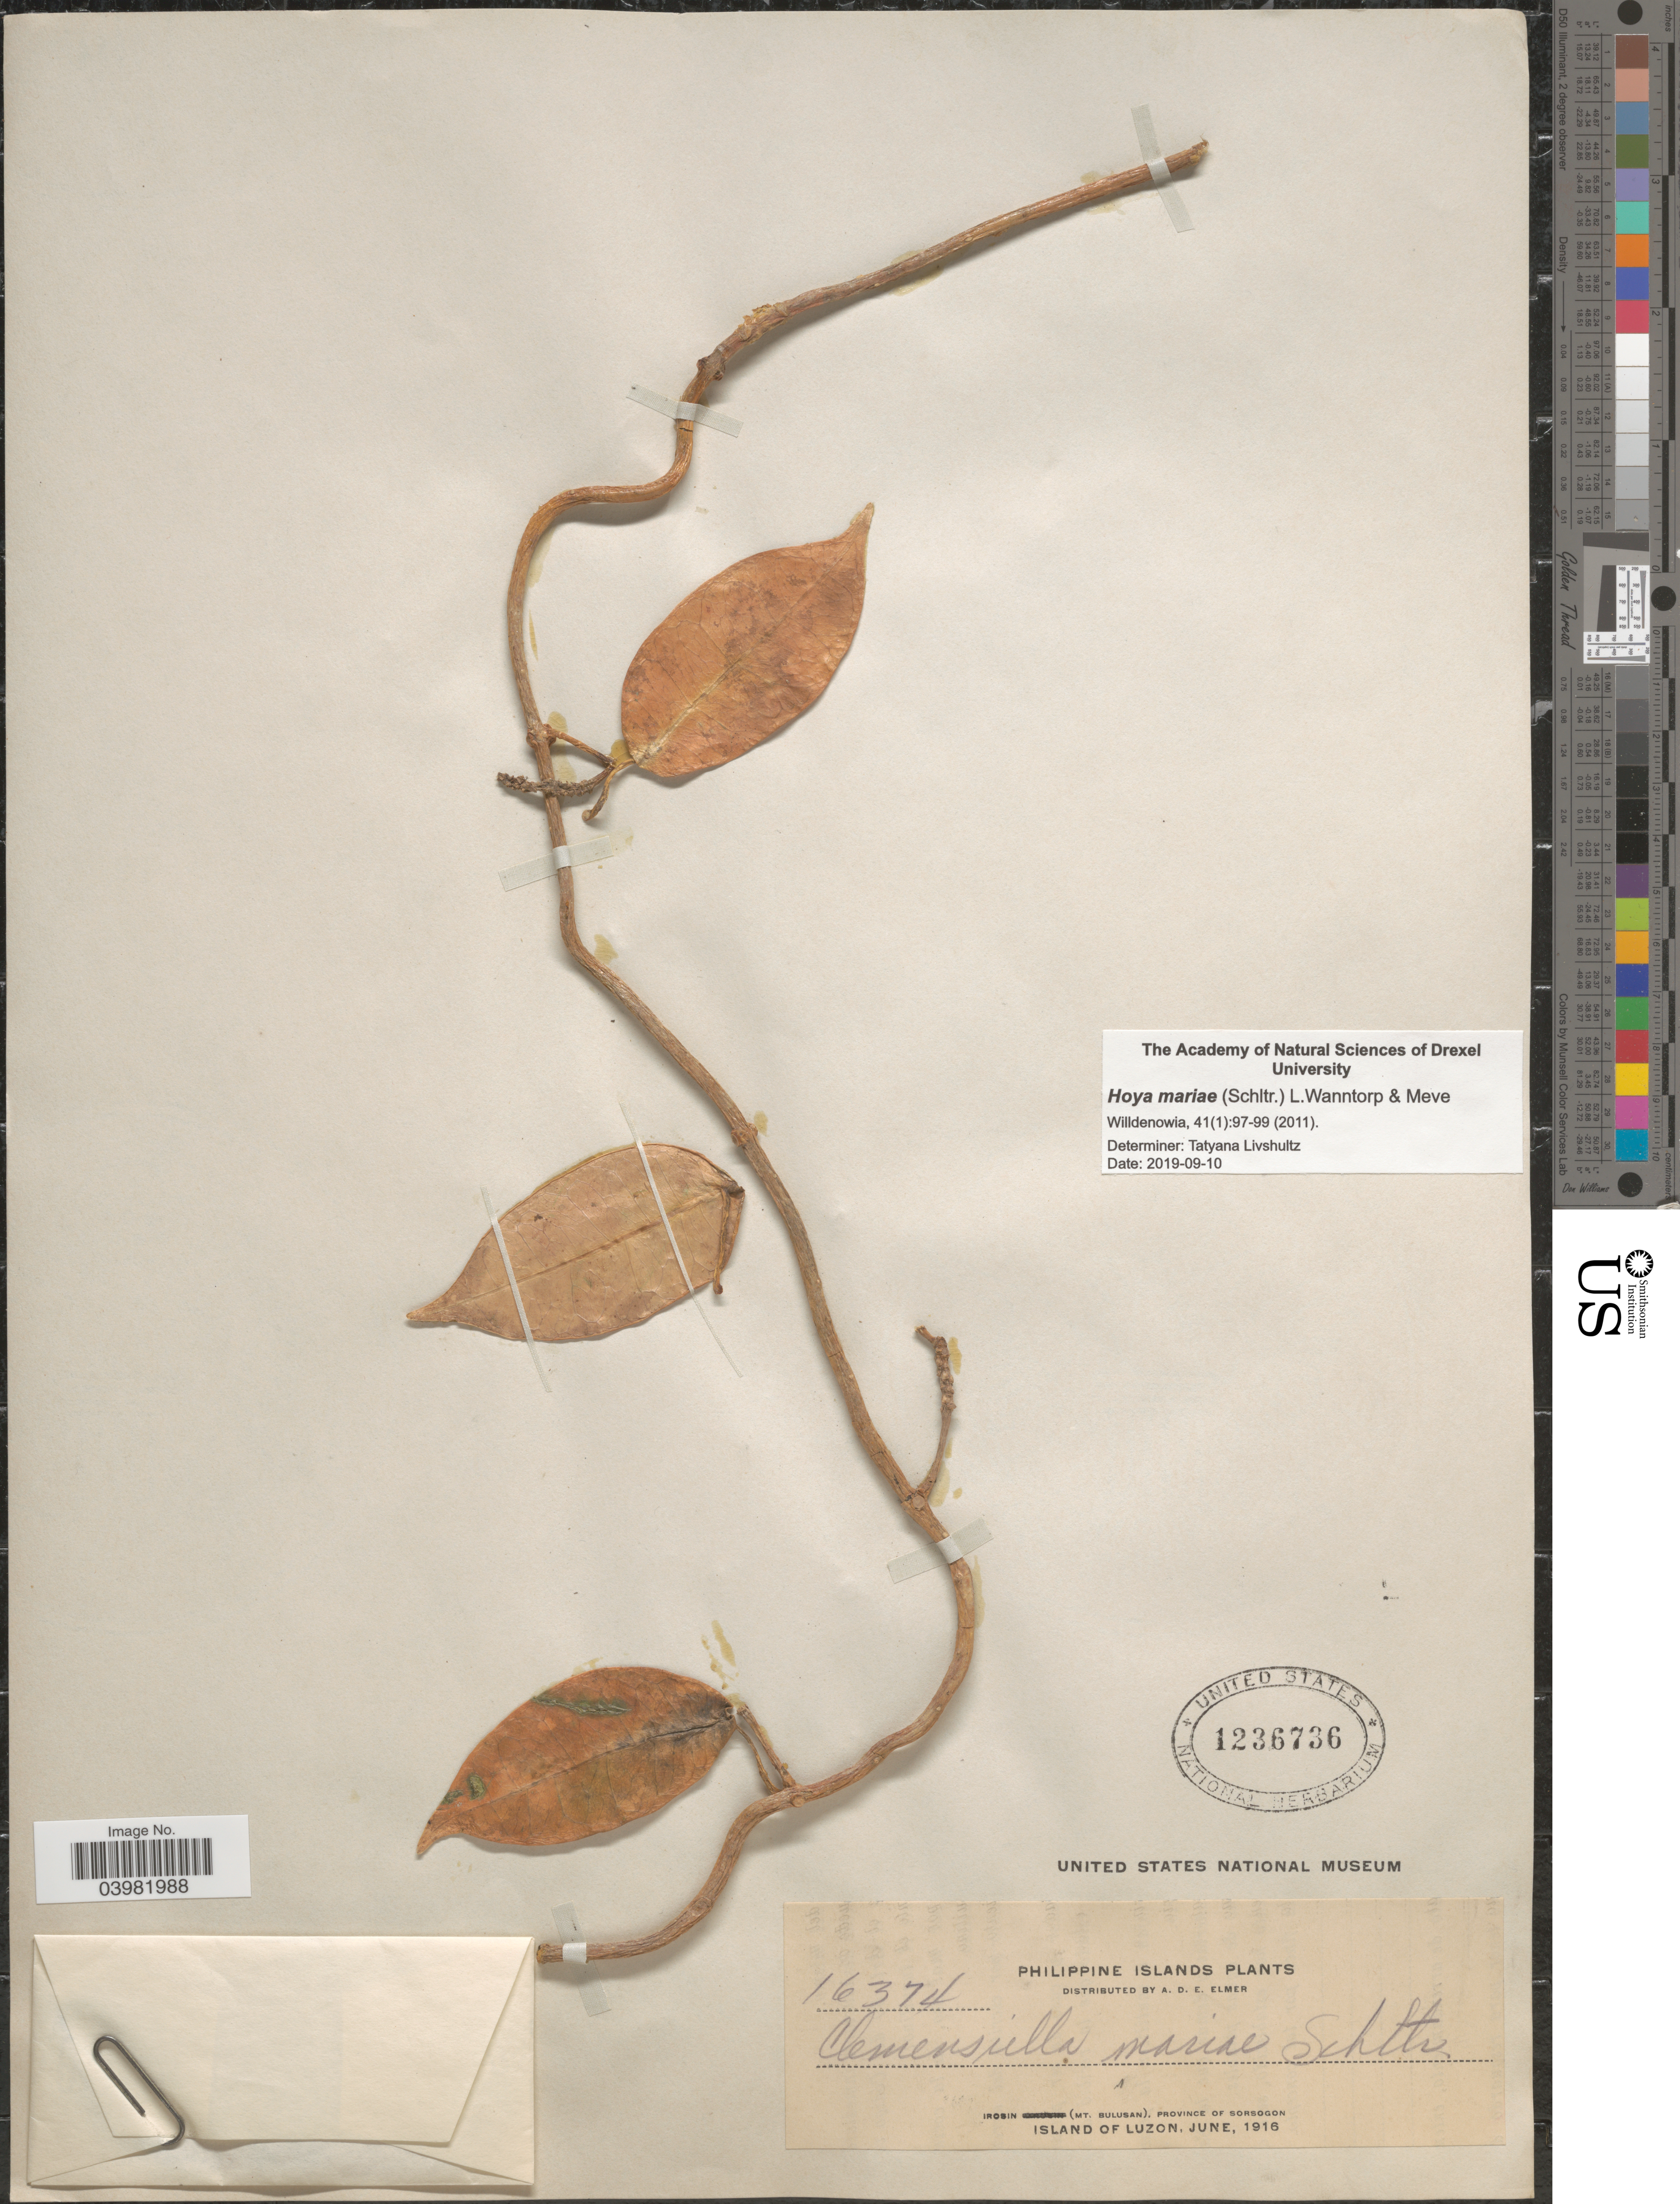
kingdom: Plantae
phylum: Tracheophyta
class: Magnoliopsida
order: Gentianales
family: Apocynaceae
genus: Hoya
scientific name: Hoya mariae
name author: (Schltr.) L. Wanntorp & Meve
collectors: A. D. E. Elmer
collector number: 16374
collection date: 1916-06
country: Philippines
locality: Irosin (Mt. Bulusan), Province of Sorsogon. Island of Luzon.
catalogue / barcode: US 1236736